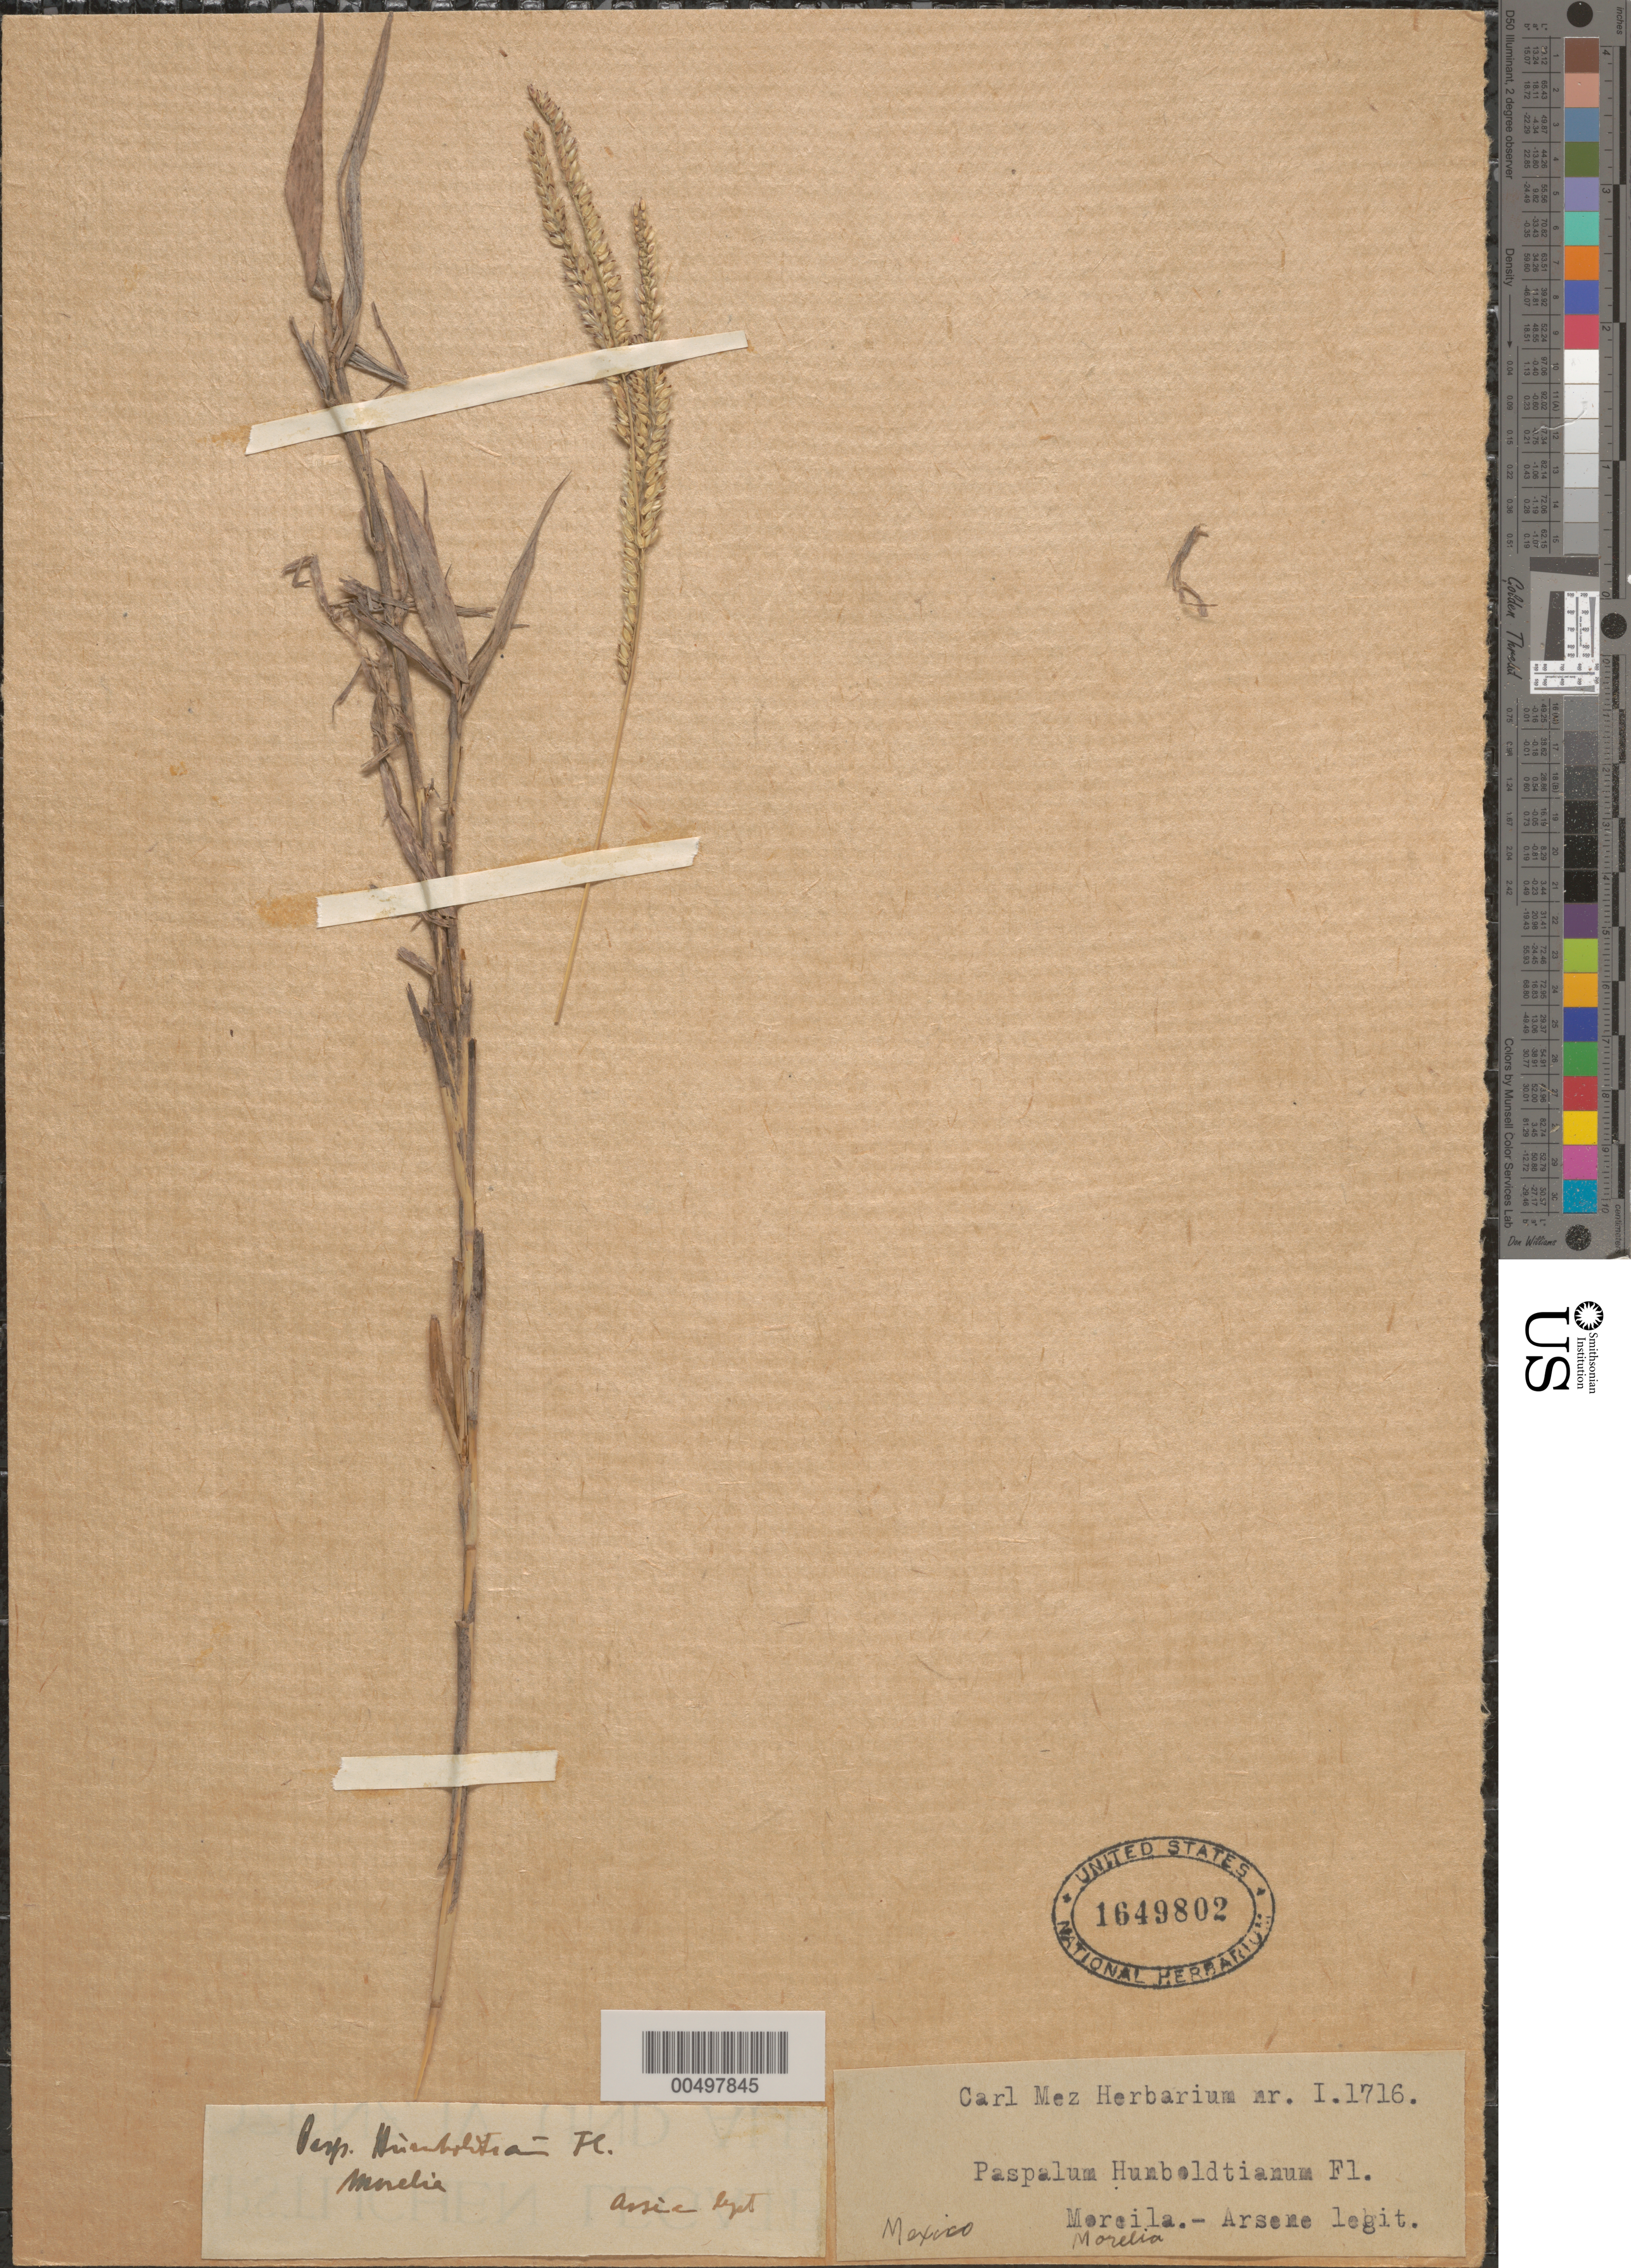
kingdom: Plantae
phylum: Tracheophyta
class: Liliopsida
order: Poales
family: Poaceae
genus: Paspalum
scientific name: Paspalum humboldtianum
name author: Flüggé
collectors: Bro. G. Arsène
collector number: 1716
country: Mexico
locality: Morelia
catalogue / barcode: US 1649802